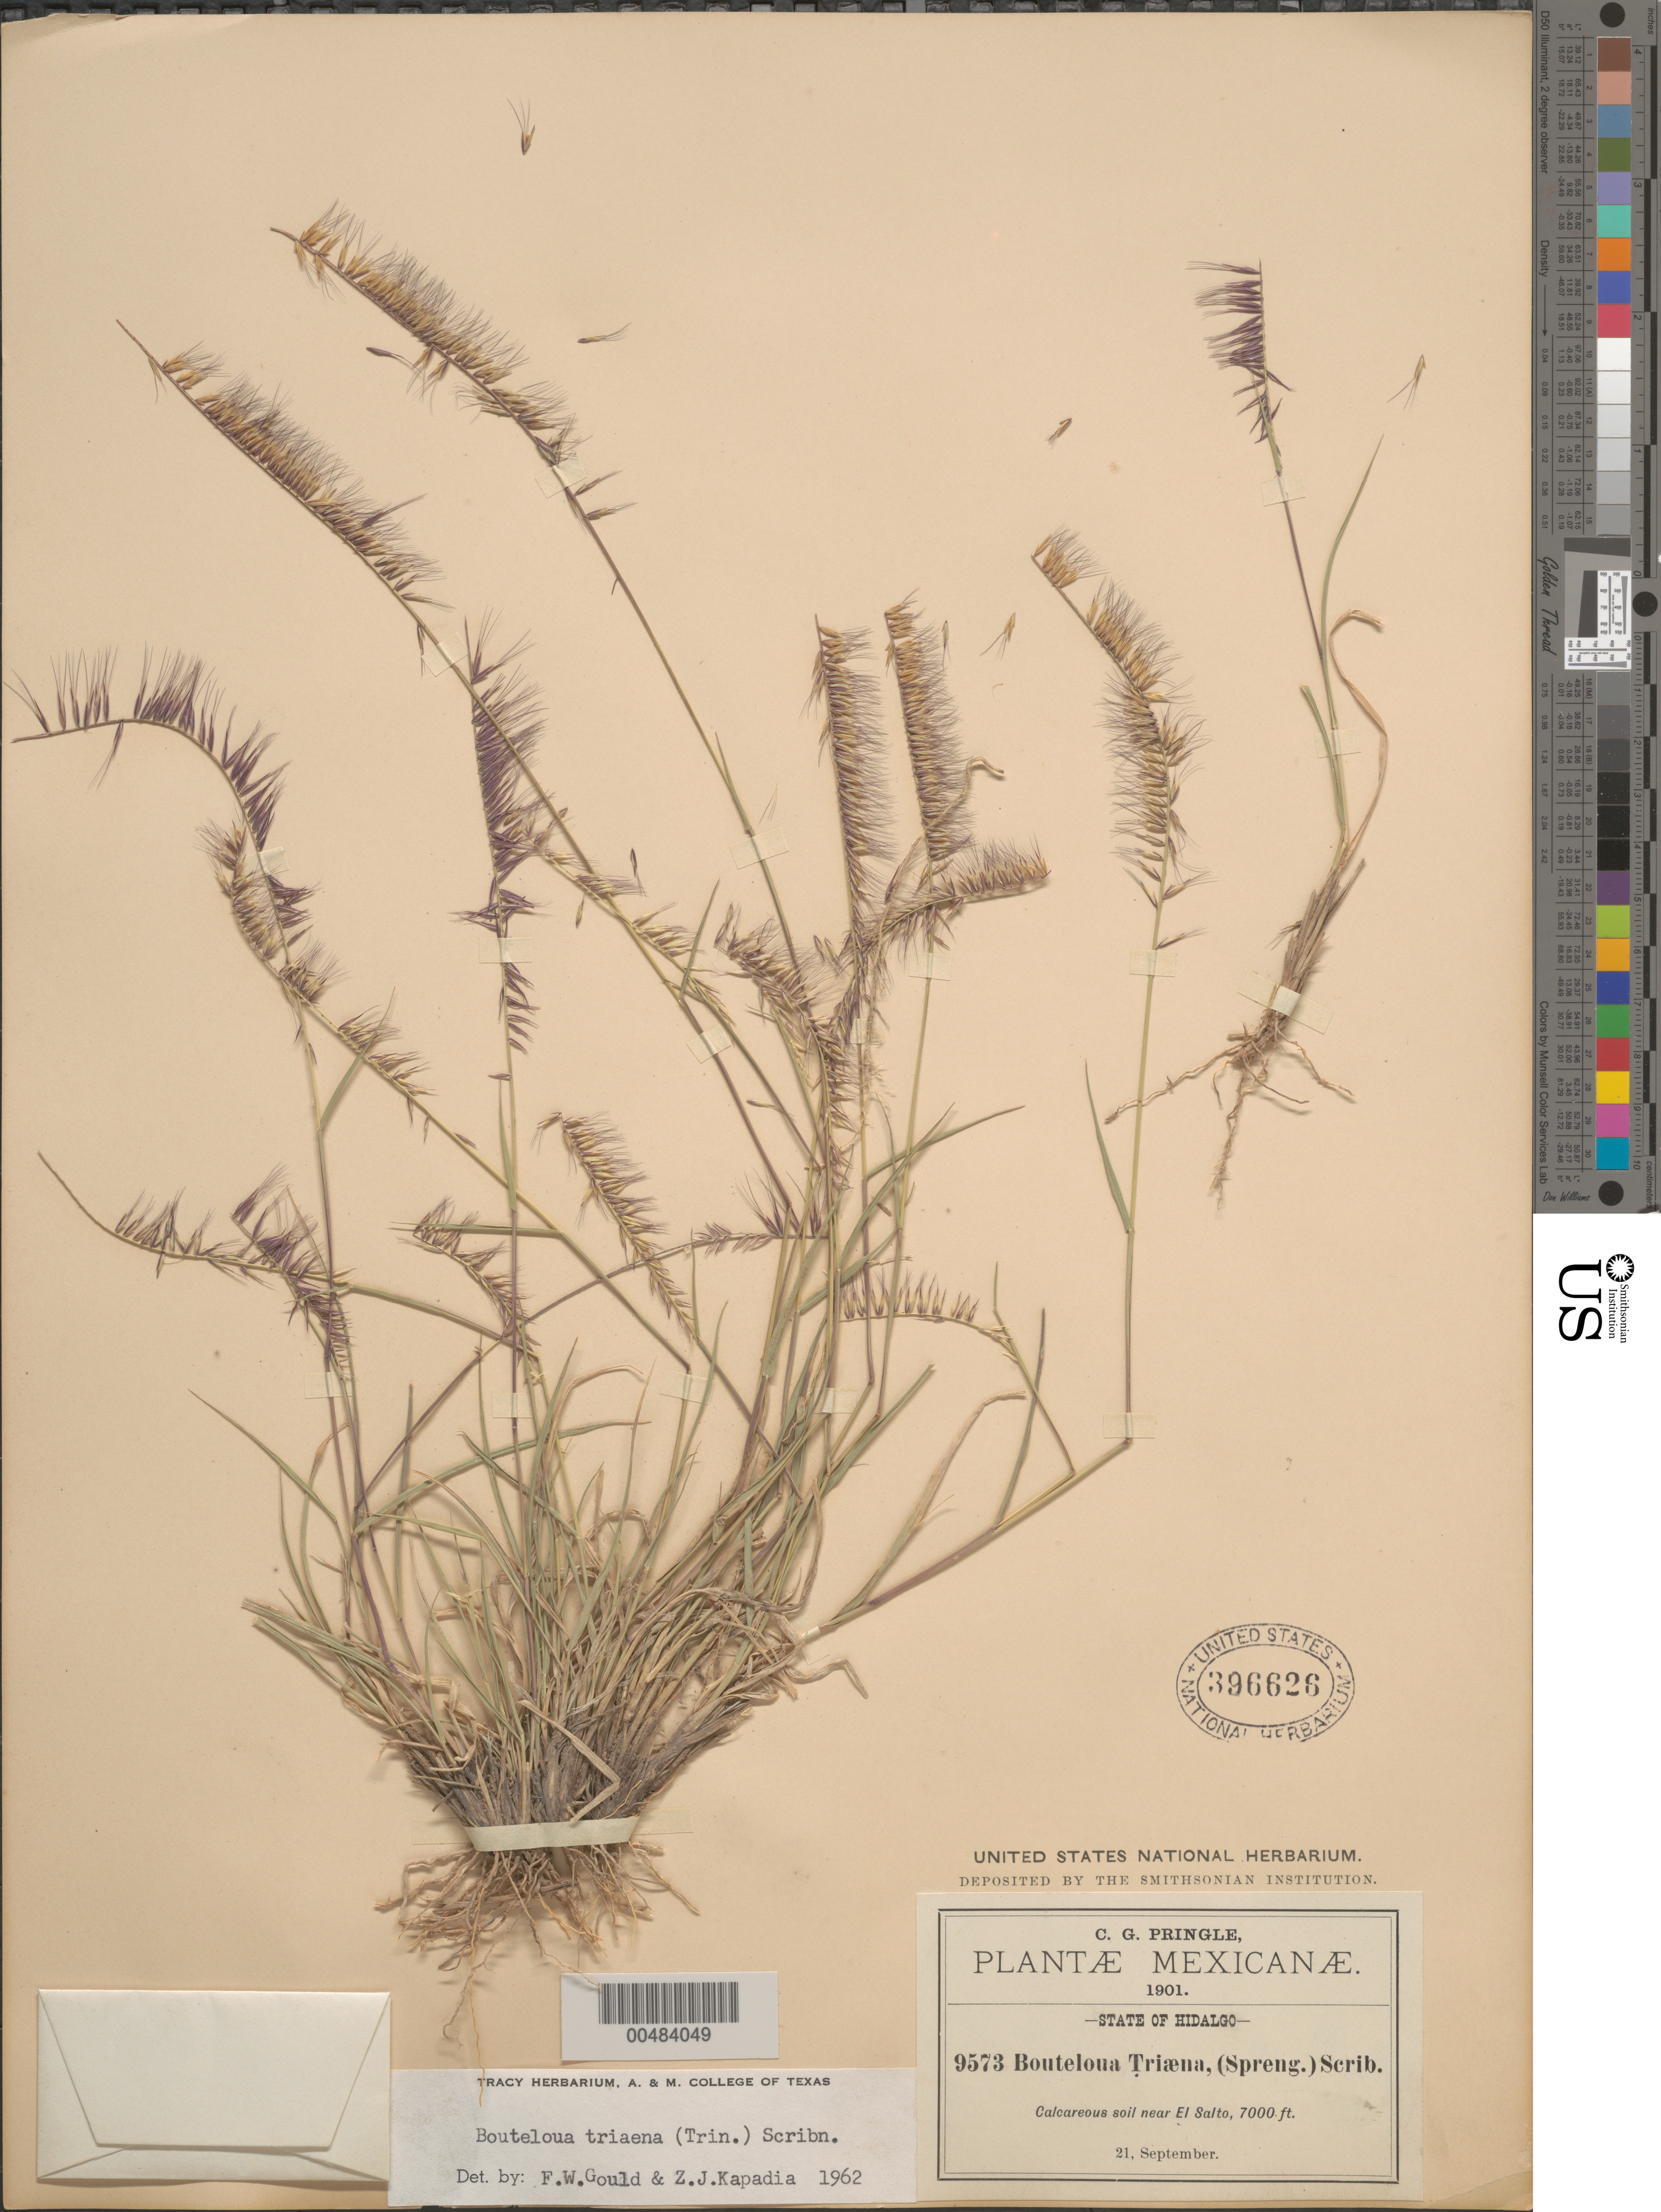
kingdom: Plantae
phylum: Tracheophyta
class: Liliopsida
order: Poales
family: Poaceae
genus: Bouteloua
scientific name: Bouteloua triaena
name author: (Trin. ex Spreng.) Scribn.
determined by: Gould, F. W.; Kapadia, Zarir J.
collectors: C. G. Pringle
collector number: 9573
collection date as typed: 21 Sep 1901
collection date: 1901-09-21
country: Mexico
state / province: Hidalgo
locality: Near El Salto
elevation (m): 2134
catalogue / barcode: US 396626